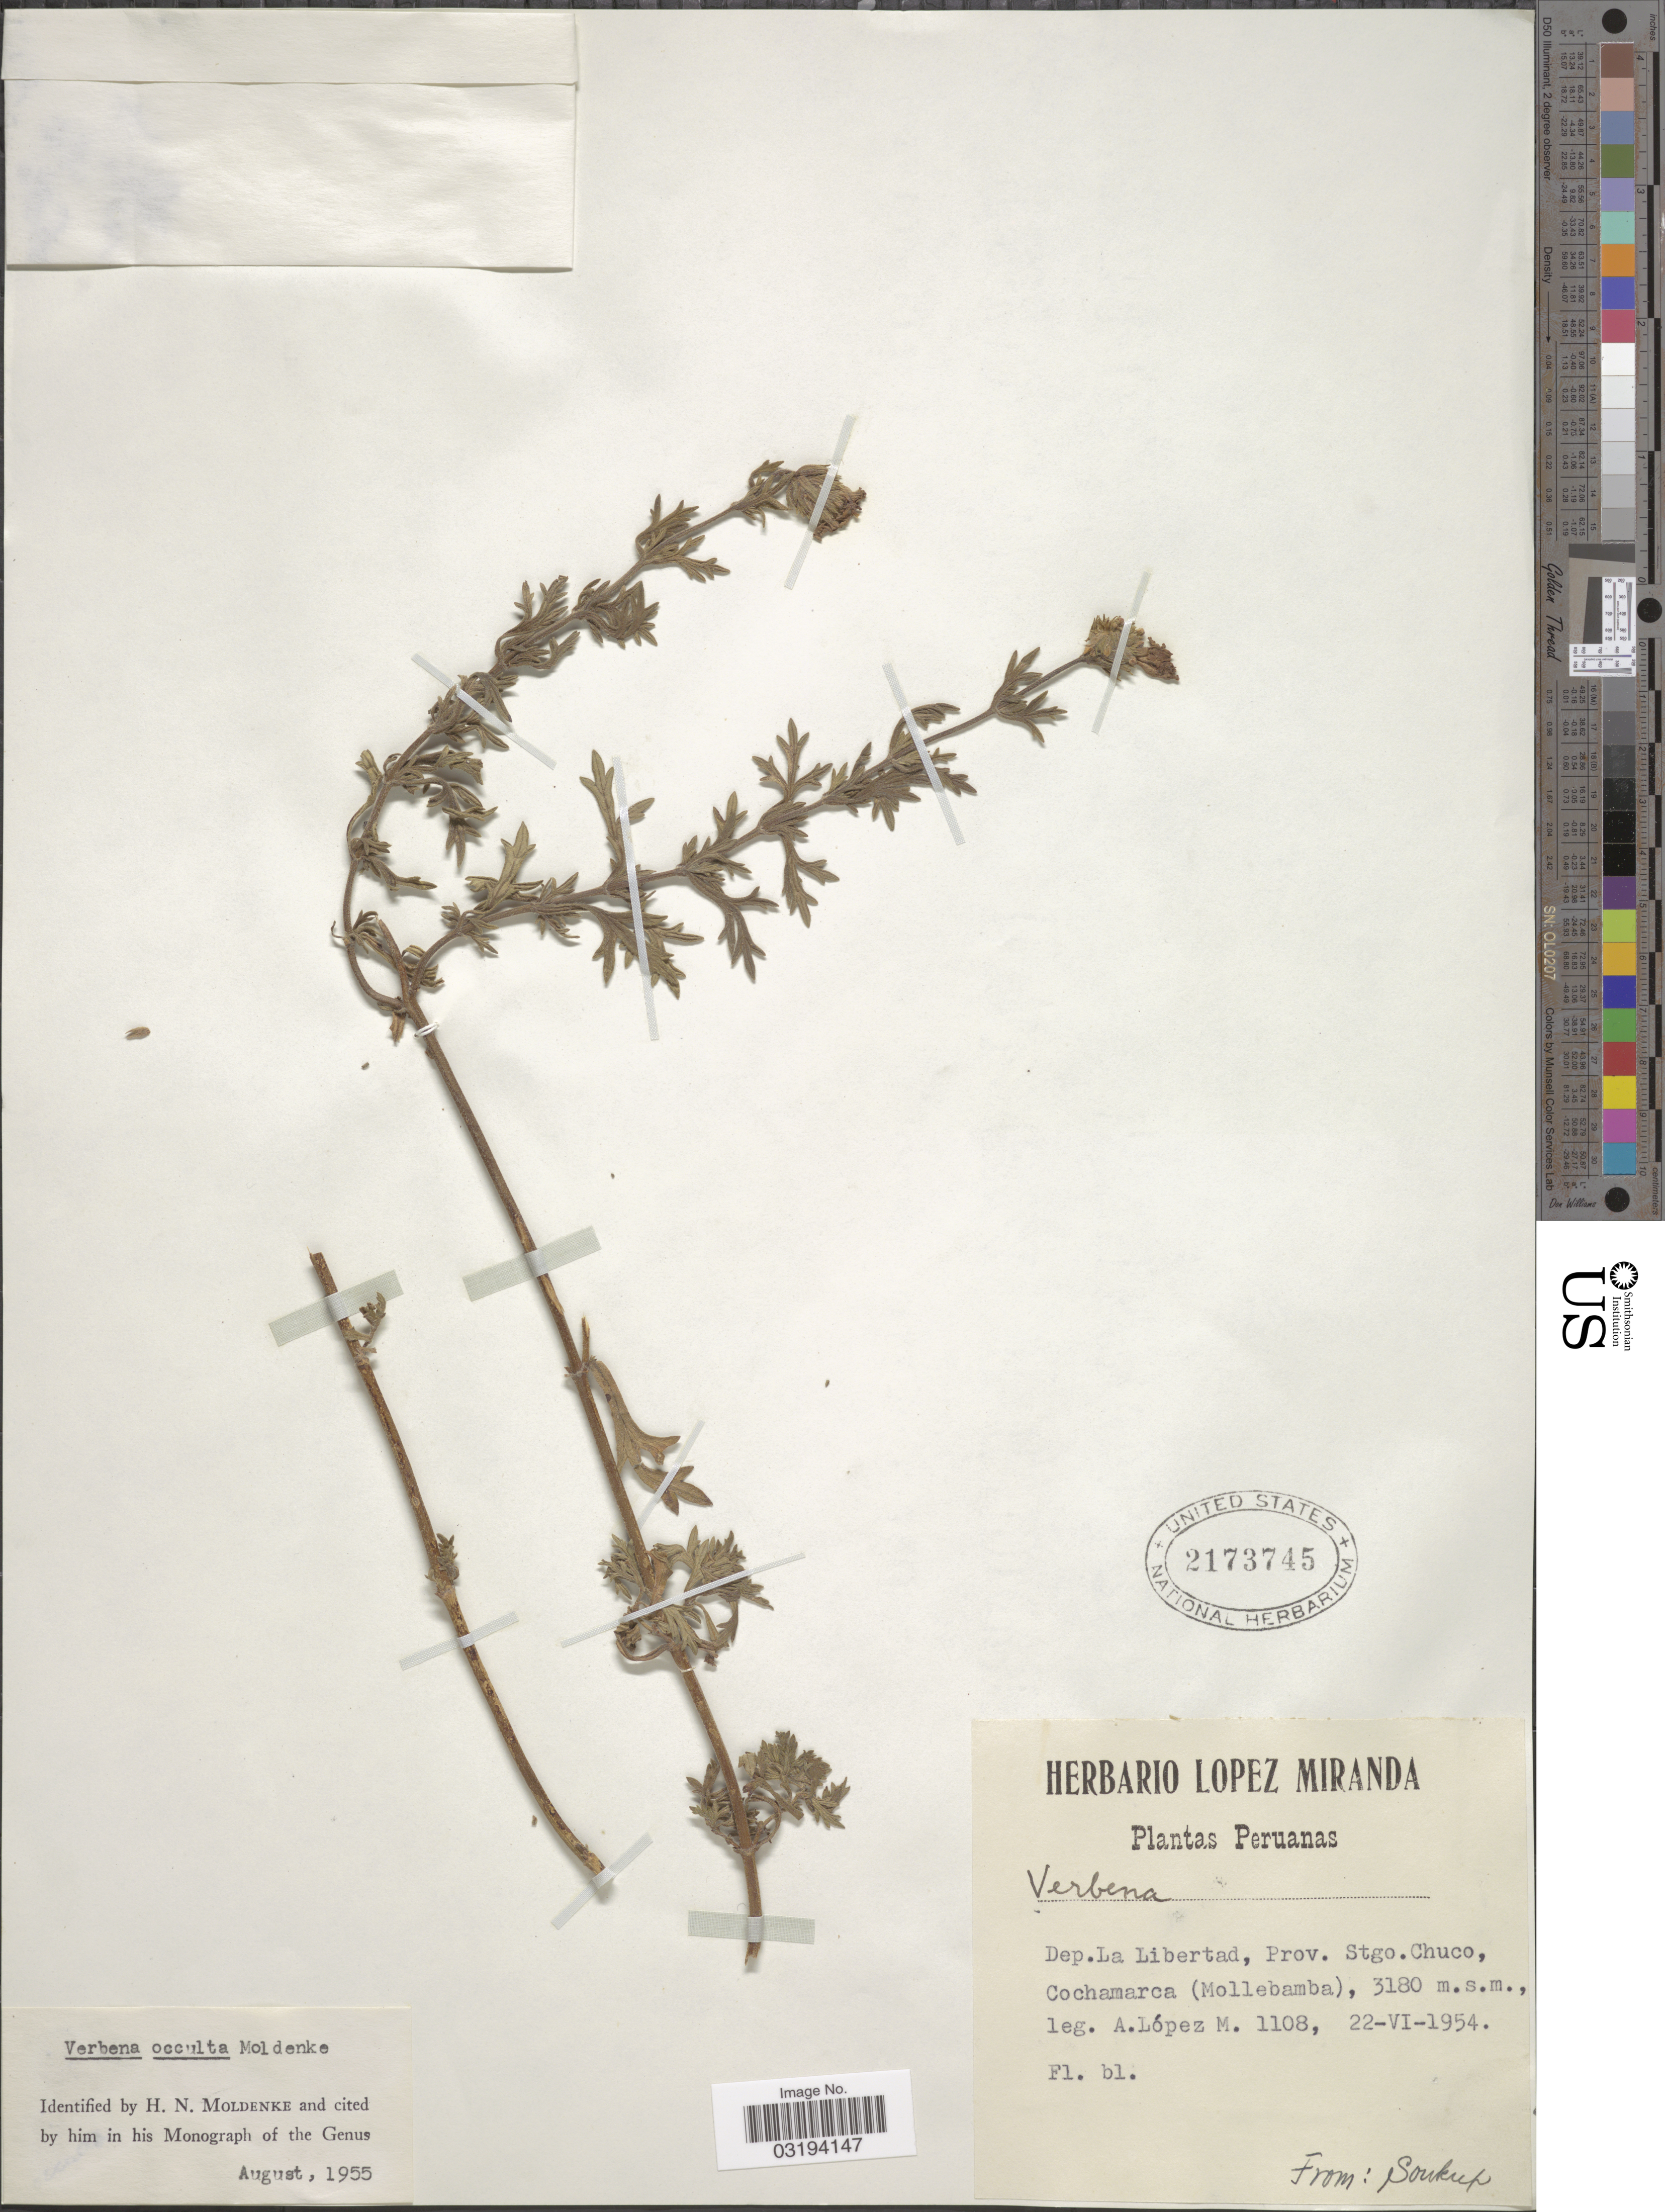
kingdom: Plantae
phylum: Tracheophyta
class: Magnoliopsida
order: Lamiales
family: Verbenaceae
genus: Verbena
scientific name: Verbena occulta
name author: Moldenke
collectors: A. López M.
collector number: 1108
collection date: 1954-06-22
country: Peru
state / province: La Libertad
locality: Dep. La Libertad, Prov. Stgo. Chuco, Cochamarca (Mollebamba).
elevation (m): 3180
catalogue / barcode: US 2173745